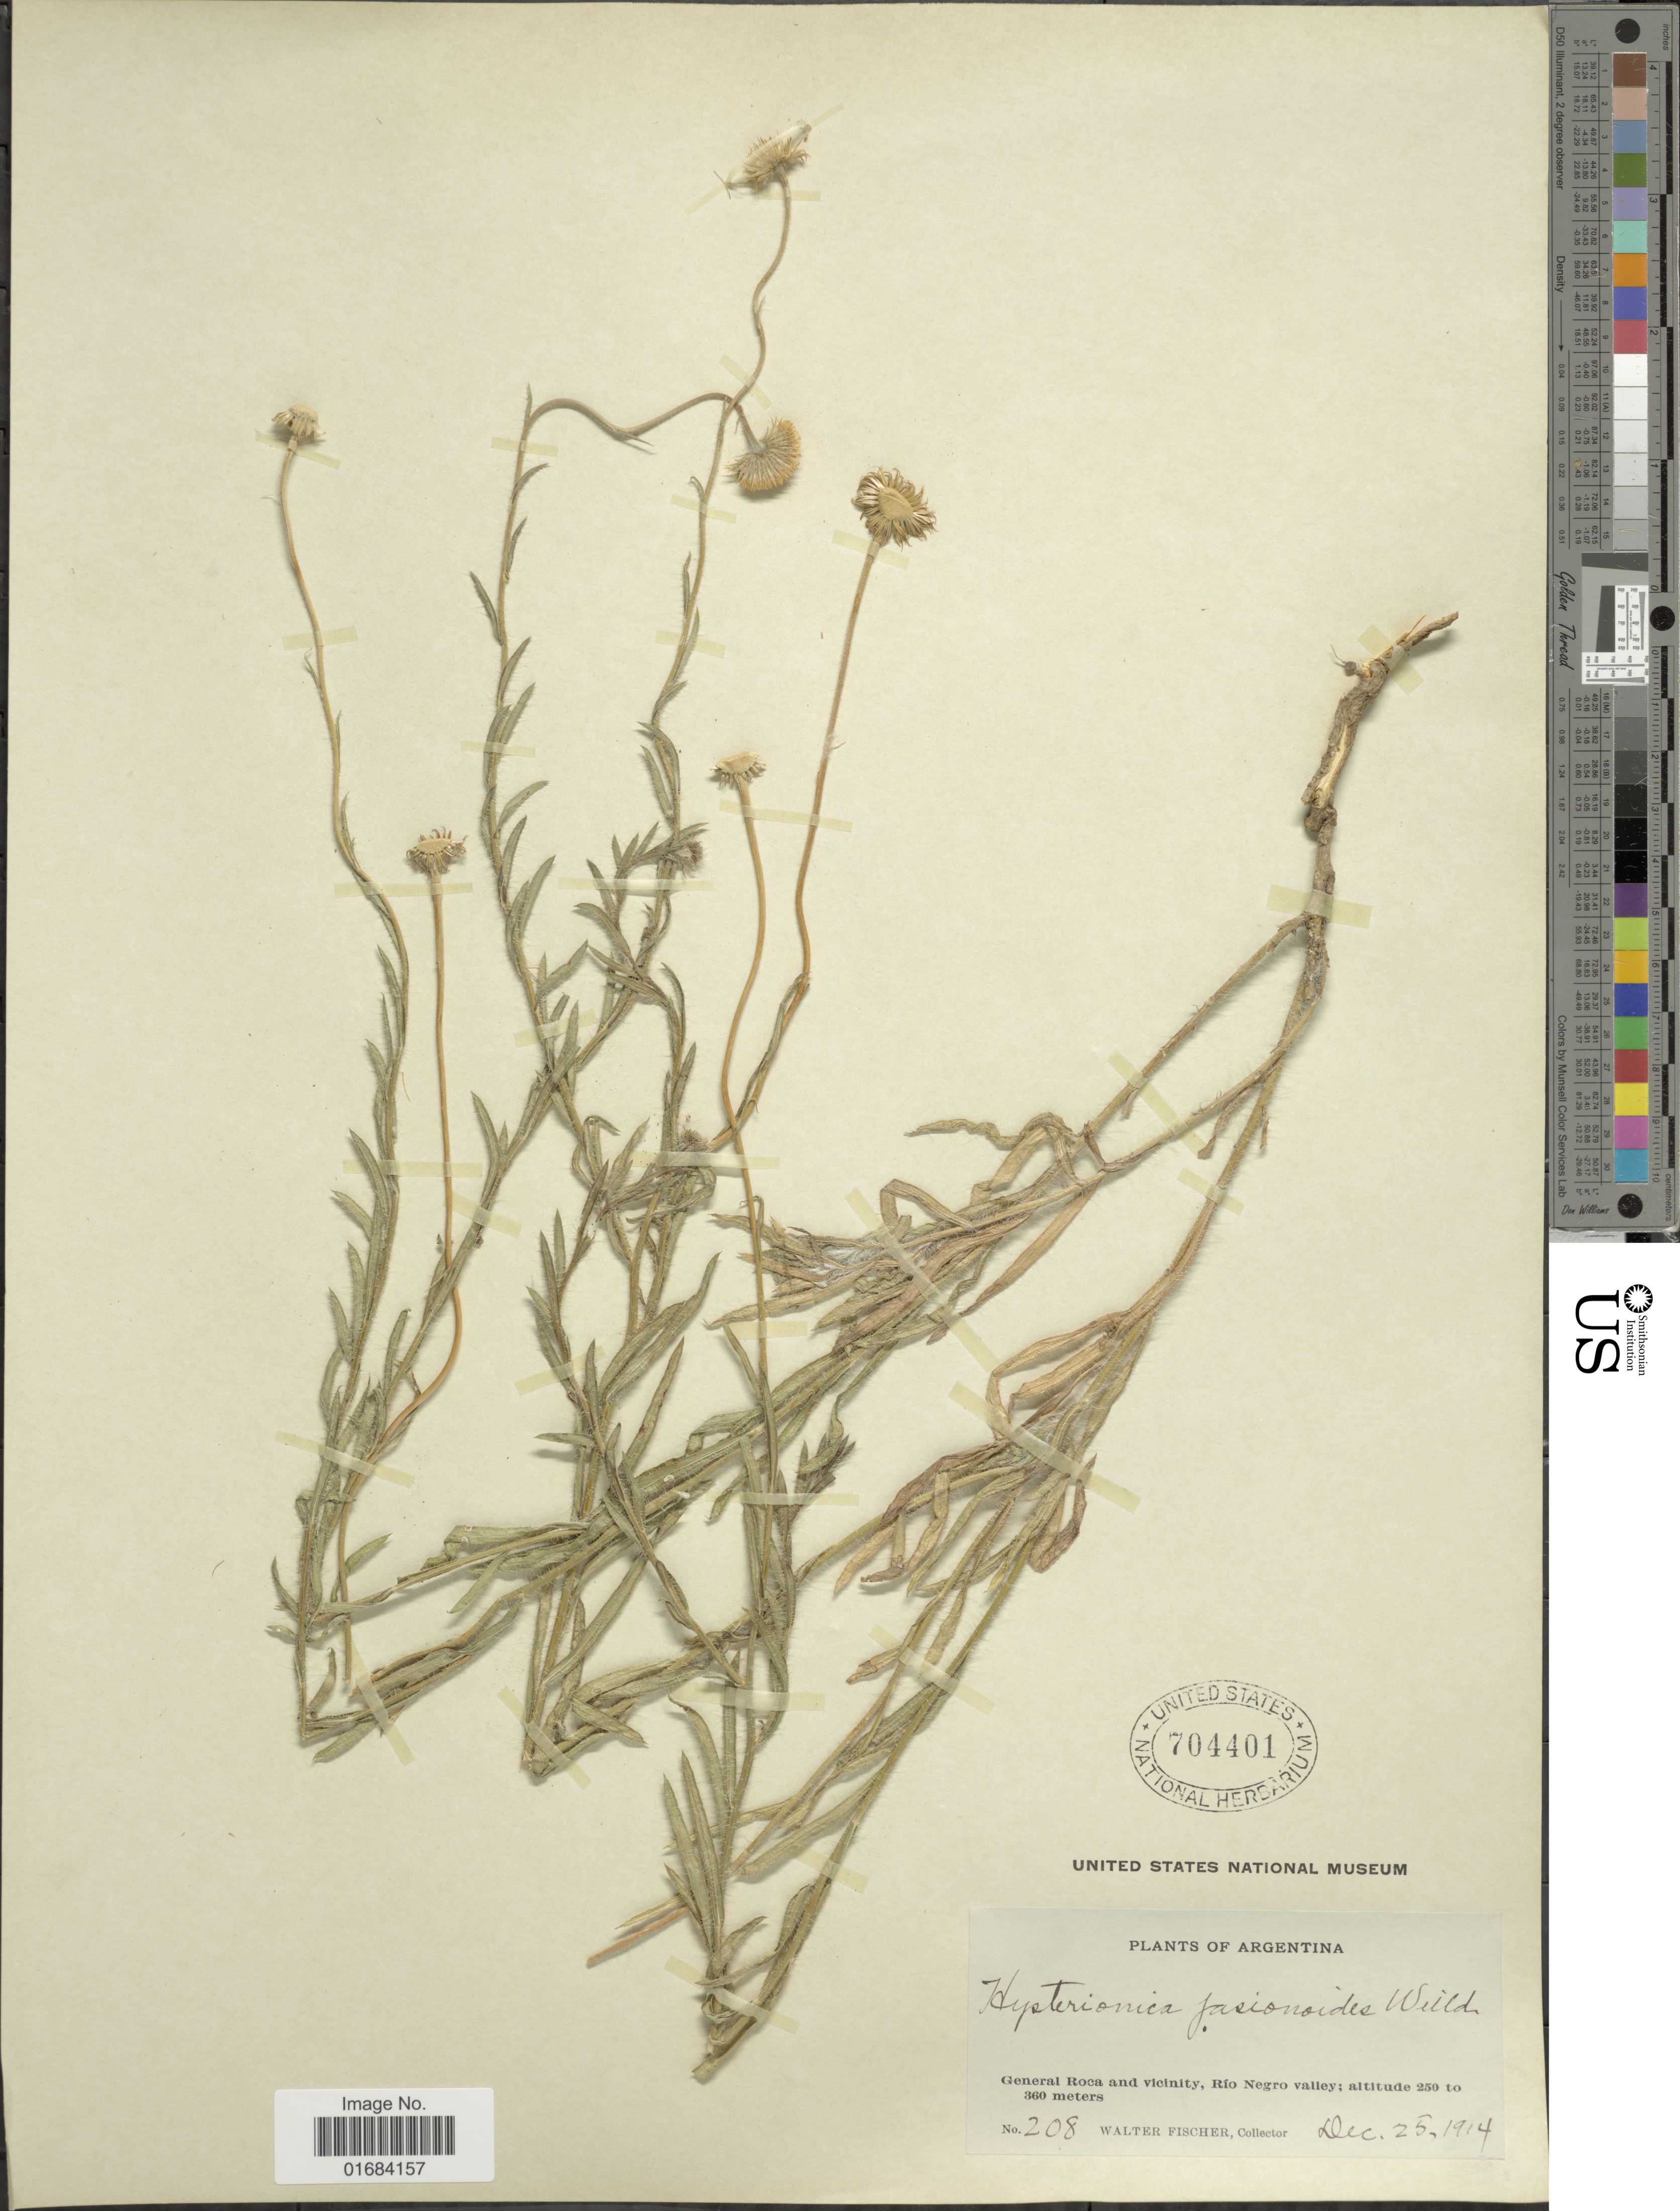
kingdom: Plantae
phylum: Tracheophyta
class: Magnoliopsida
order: Asterales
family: Asteraceae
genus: Hysterionica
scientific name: Hysterionica jasionoides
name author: Willd.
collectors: W. Fischer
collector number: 208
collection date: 1914-12-25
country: Argentina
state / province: Rio Negro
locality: General Roca and vicinity, Río Negro valley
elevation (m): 250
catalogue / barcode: US 704401